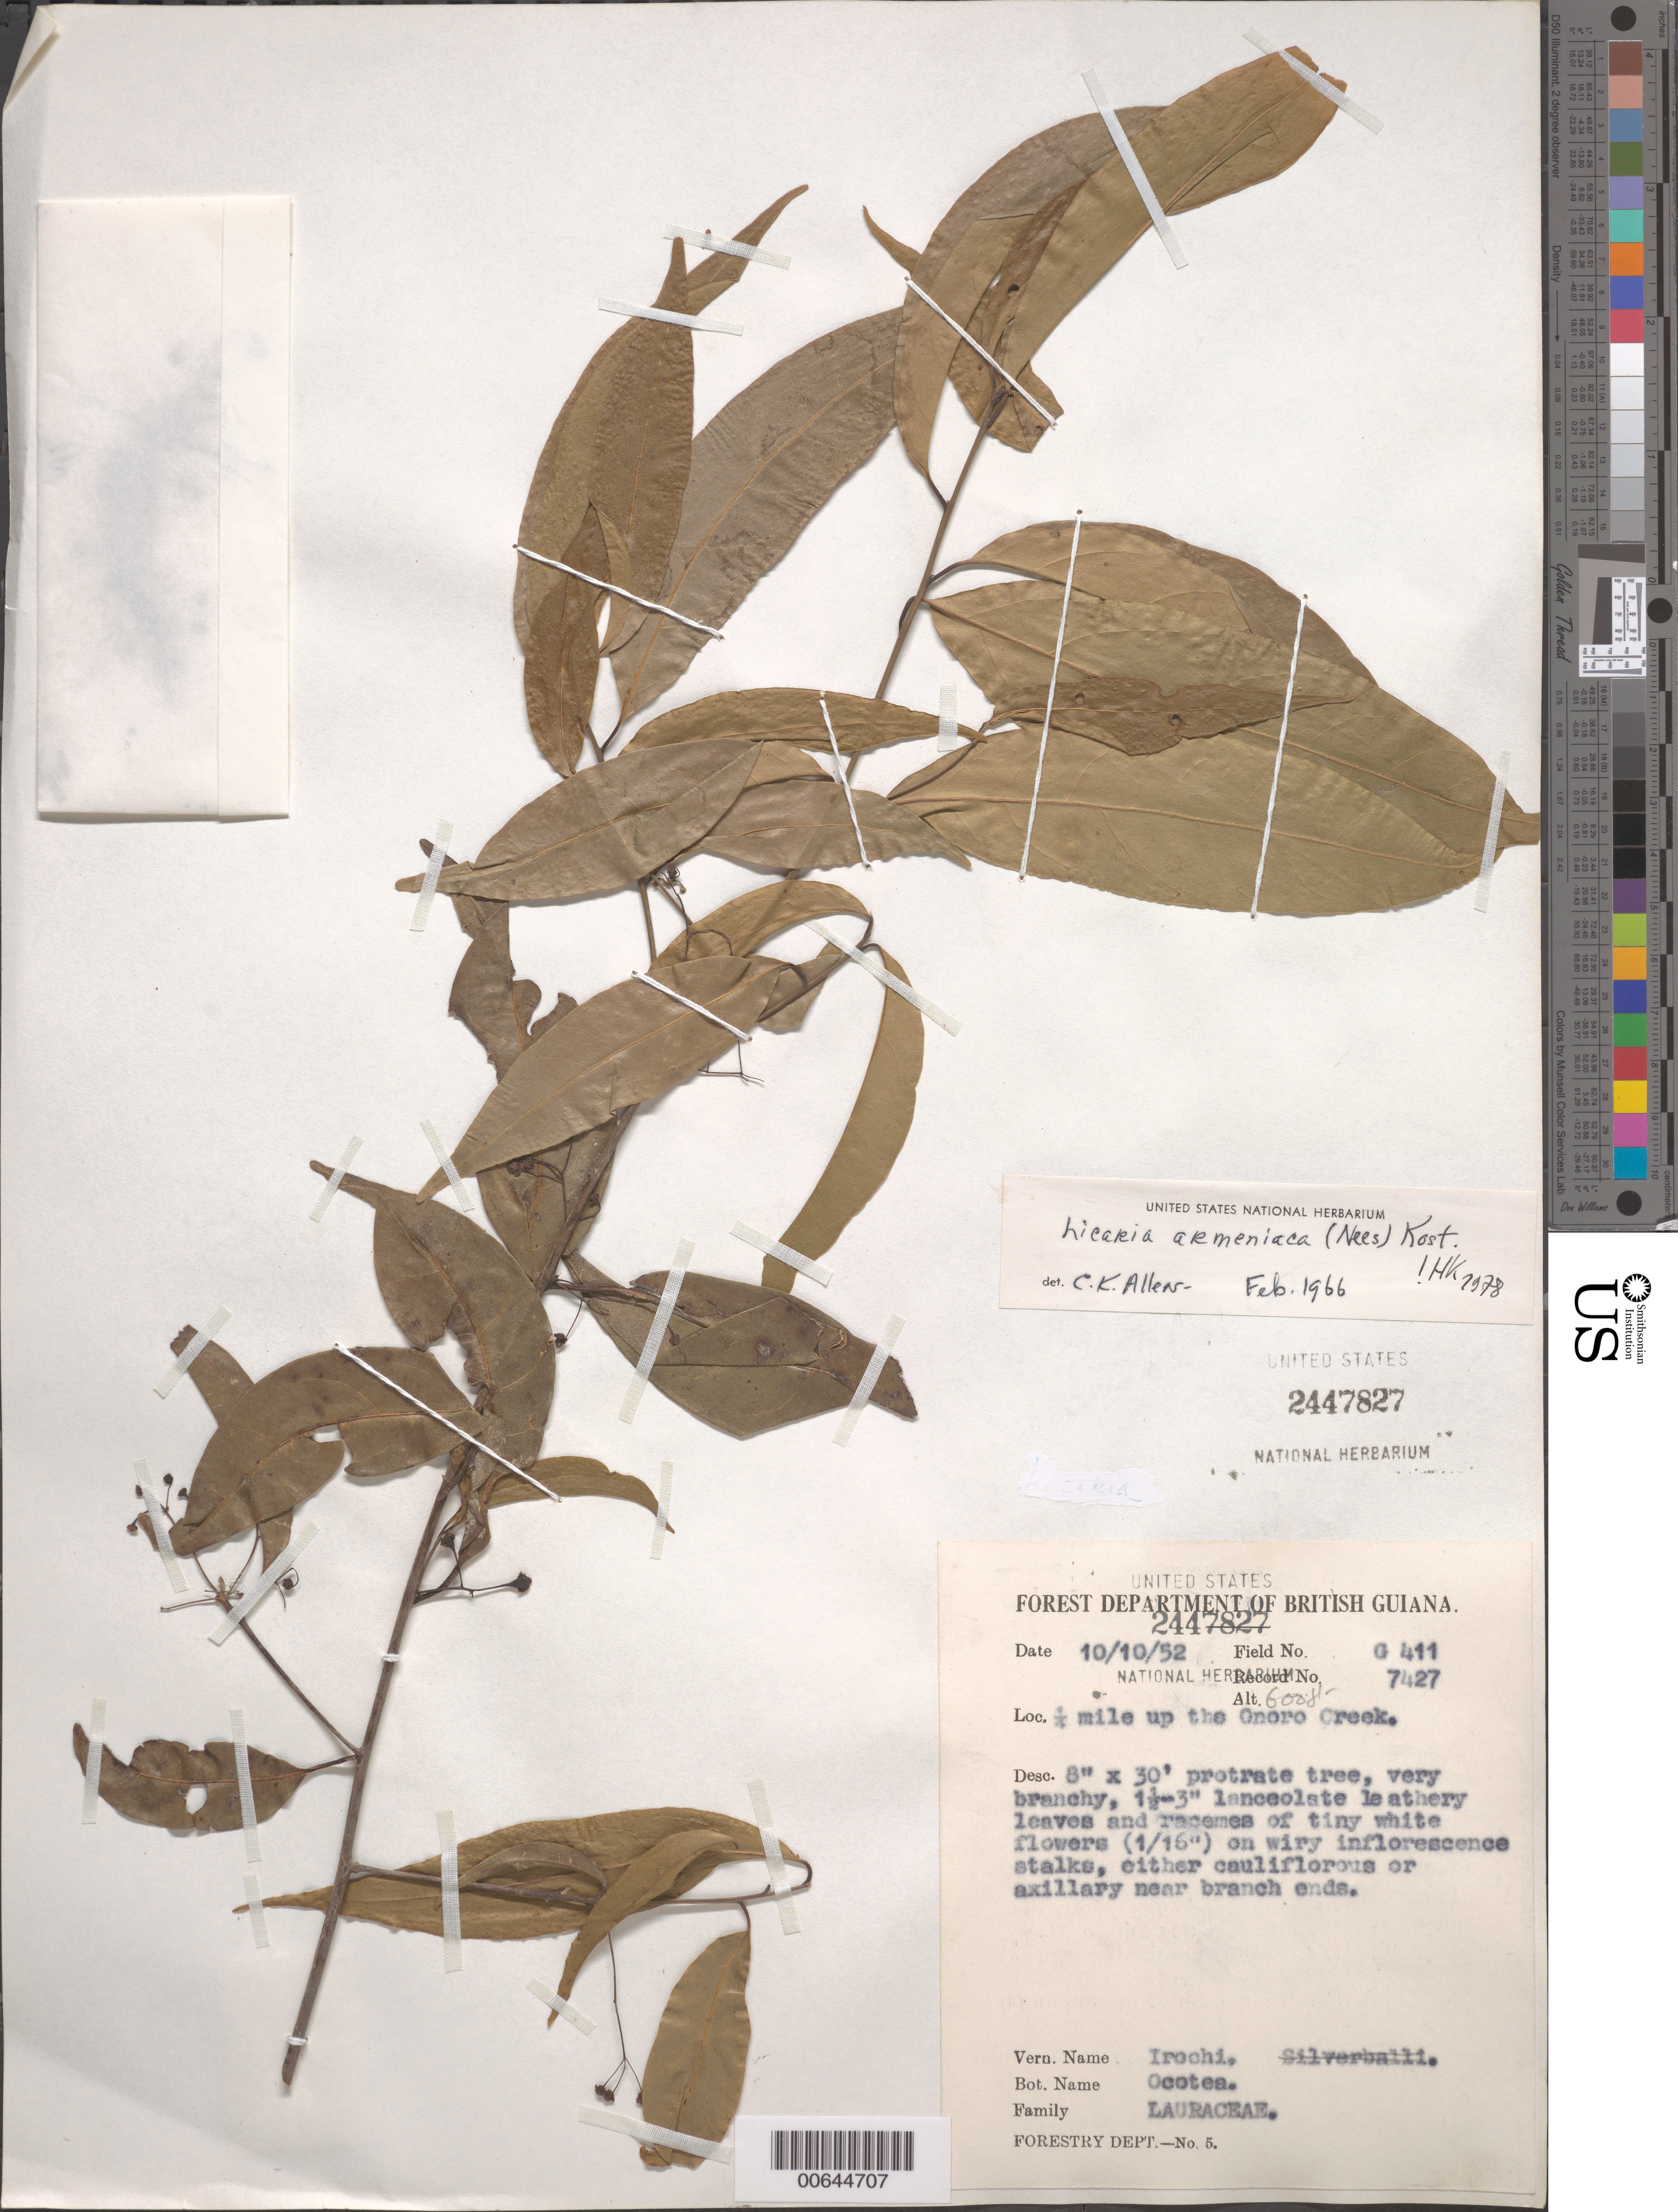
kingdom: Plantae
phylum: Tracheophyta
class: Magnoliopsida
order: Laurales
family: Lauraceae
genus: Licaria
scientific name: Licaria armeniaca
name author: (Nees) Kosterm.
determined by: Allen, C. K.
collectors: Forest Dept. B. G. & British Guiana Forestry Dept.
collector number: G 411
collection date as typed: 10-Oct-52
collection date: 1952-10-10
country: Guyana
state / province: U. Takutu-U. Essequibo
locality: Onoro Creek, 1/4 mi up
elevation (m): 180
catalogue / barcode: US 2447827